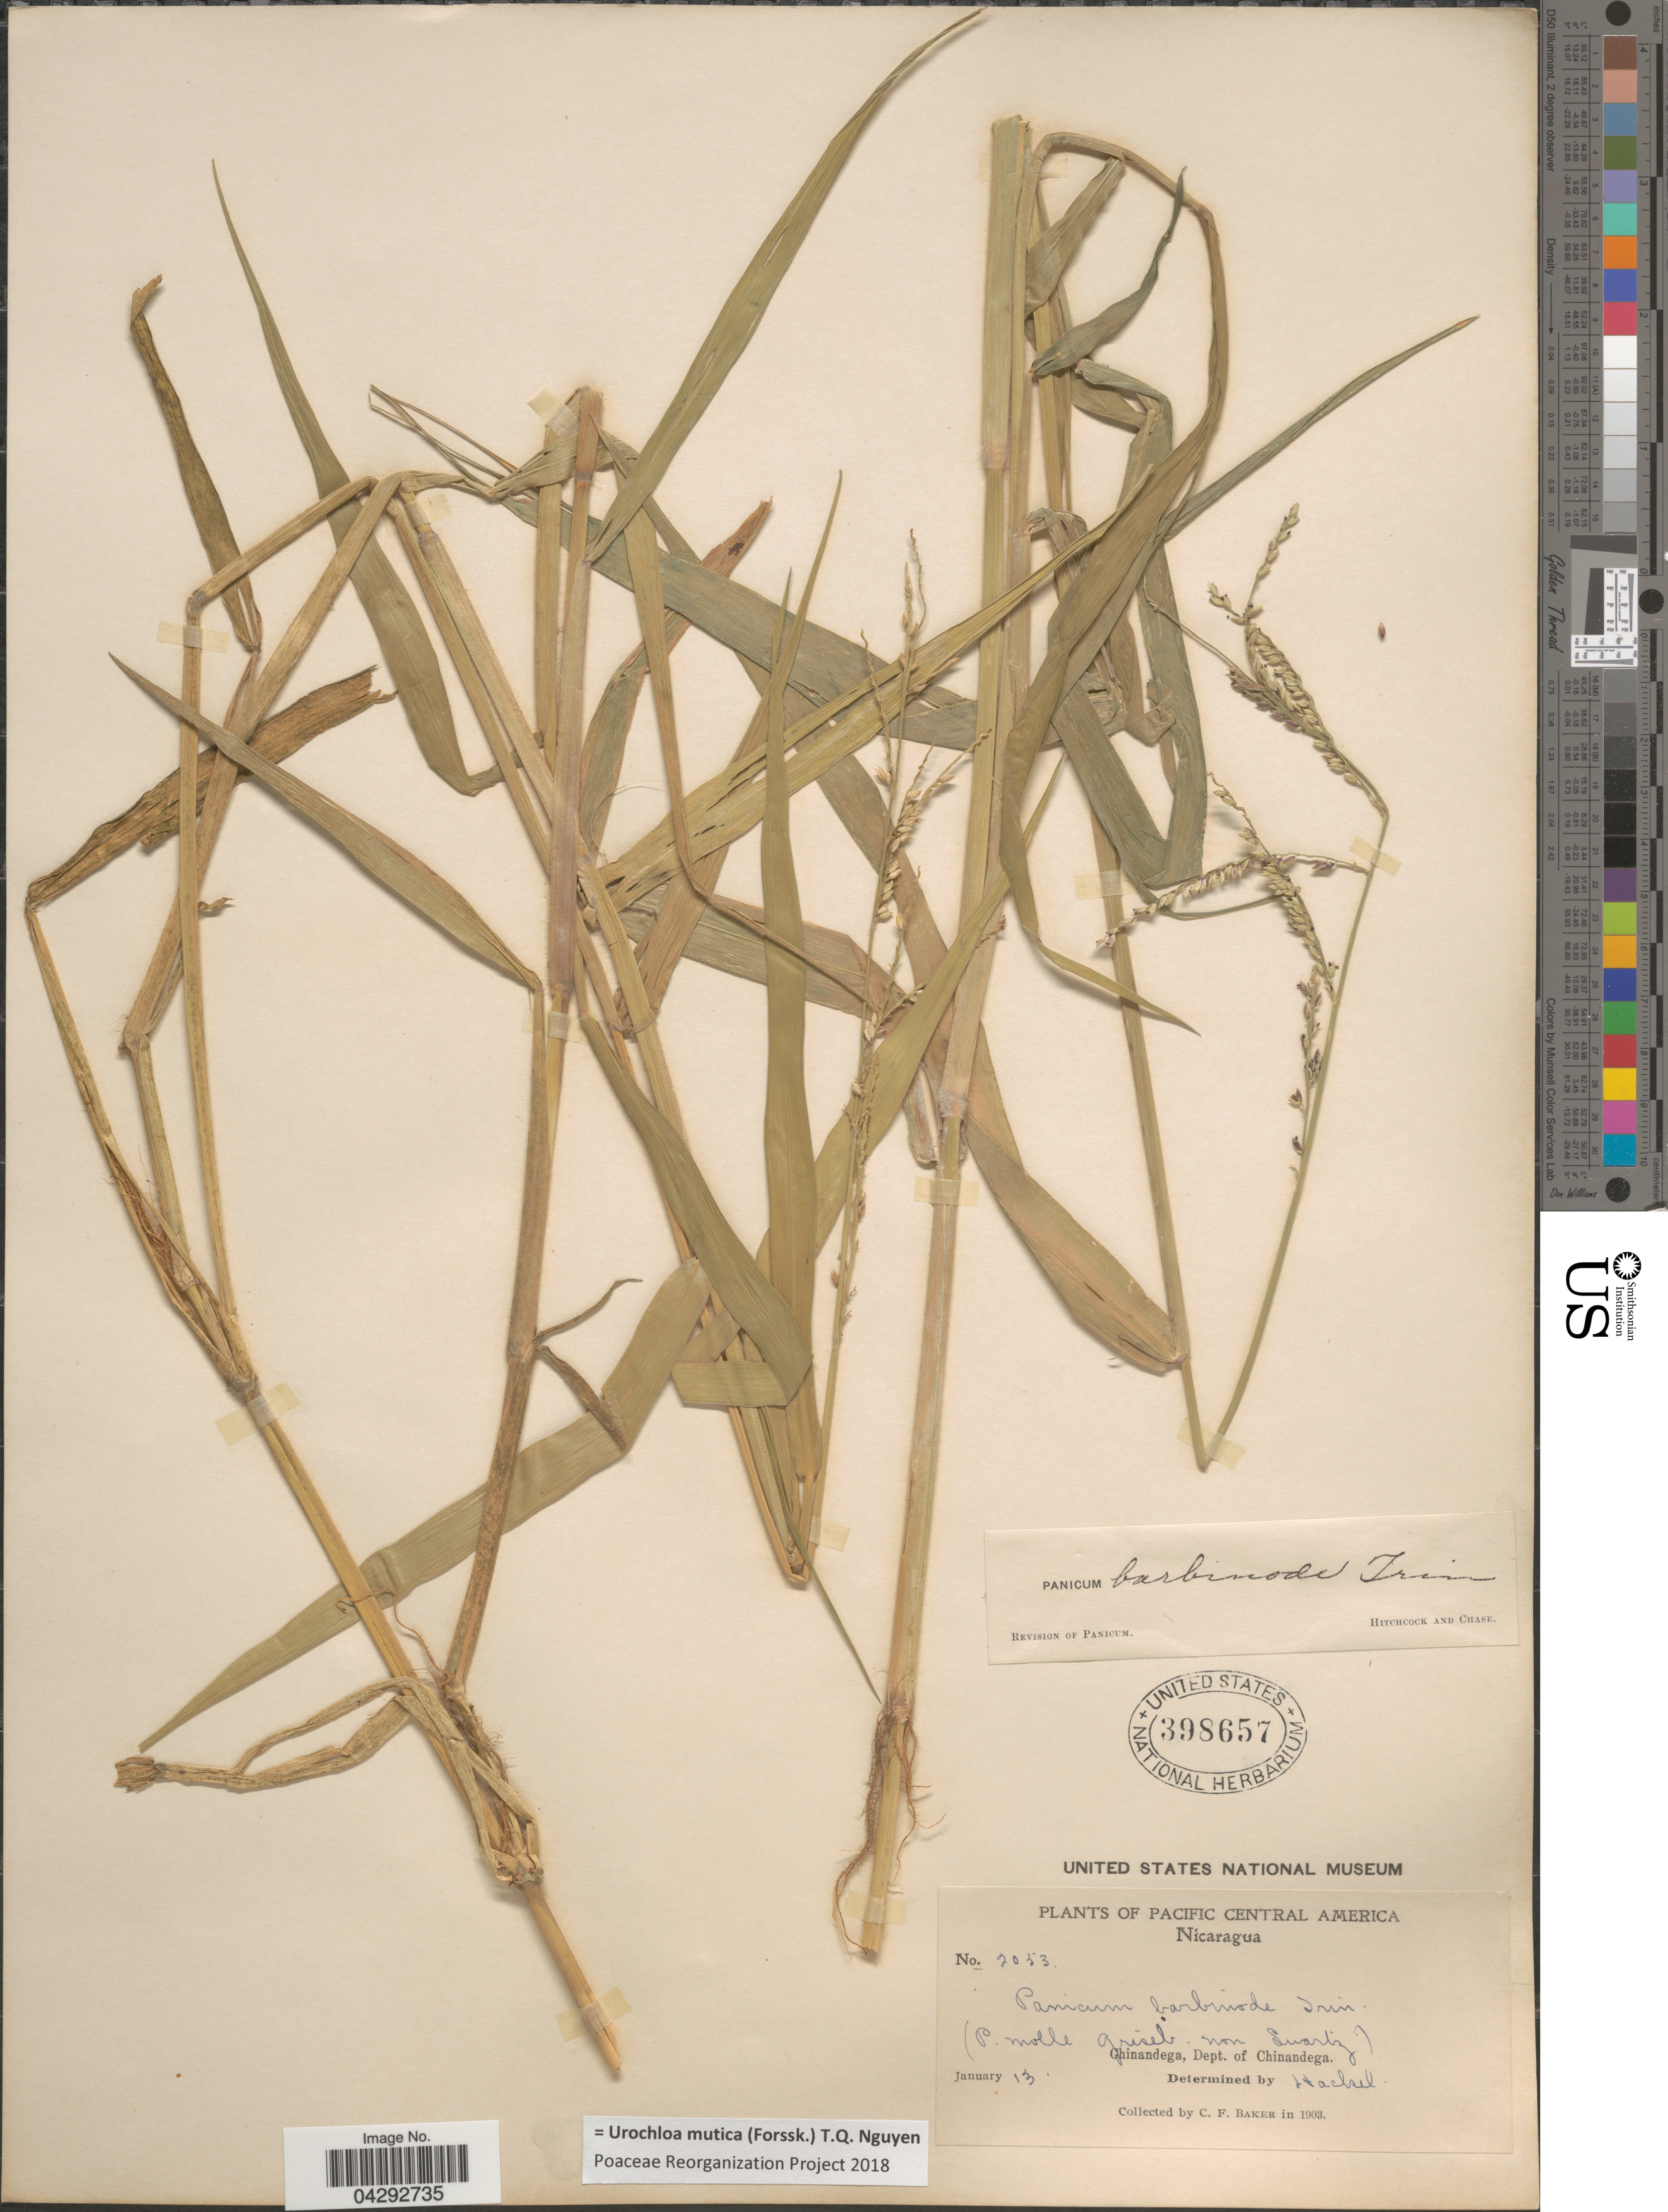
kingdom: Plantae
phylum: Tracheophyta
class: Liliopsida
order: Poales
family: Poaceae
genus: Urochloa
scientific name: Urochloa mutica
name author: (Forssk.) T.Q. Nguyen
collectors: C. F. Baker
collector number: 2053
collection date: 1903-01-13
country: Nicaragua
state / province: Chinandega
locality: Pacific Central America. Dept. of Chinandega.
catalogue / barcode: US 398657